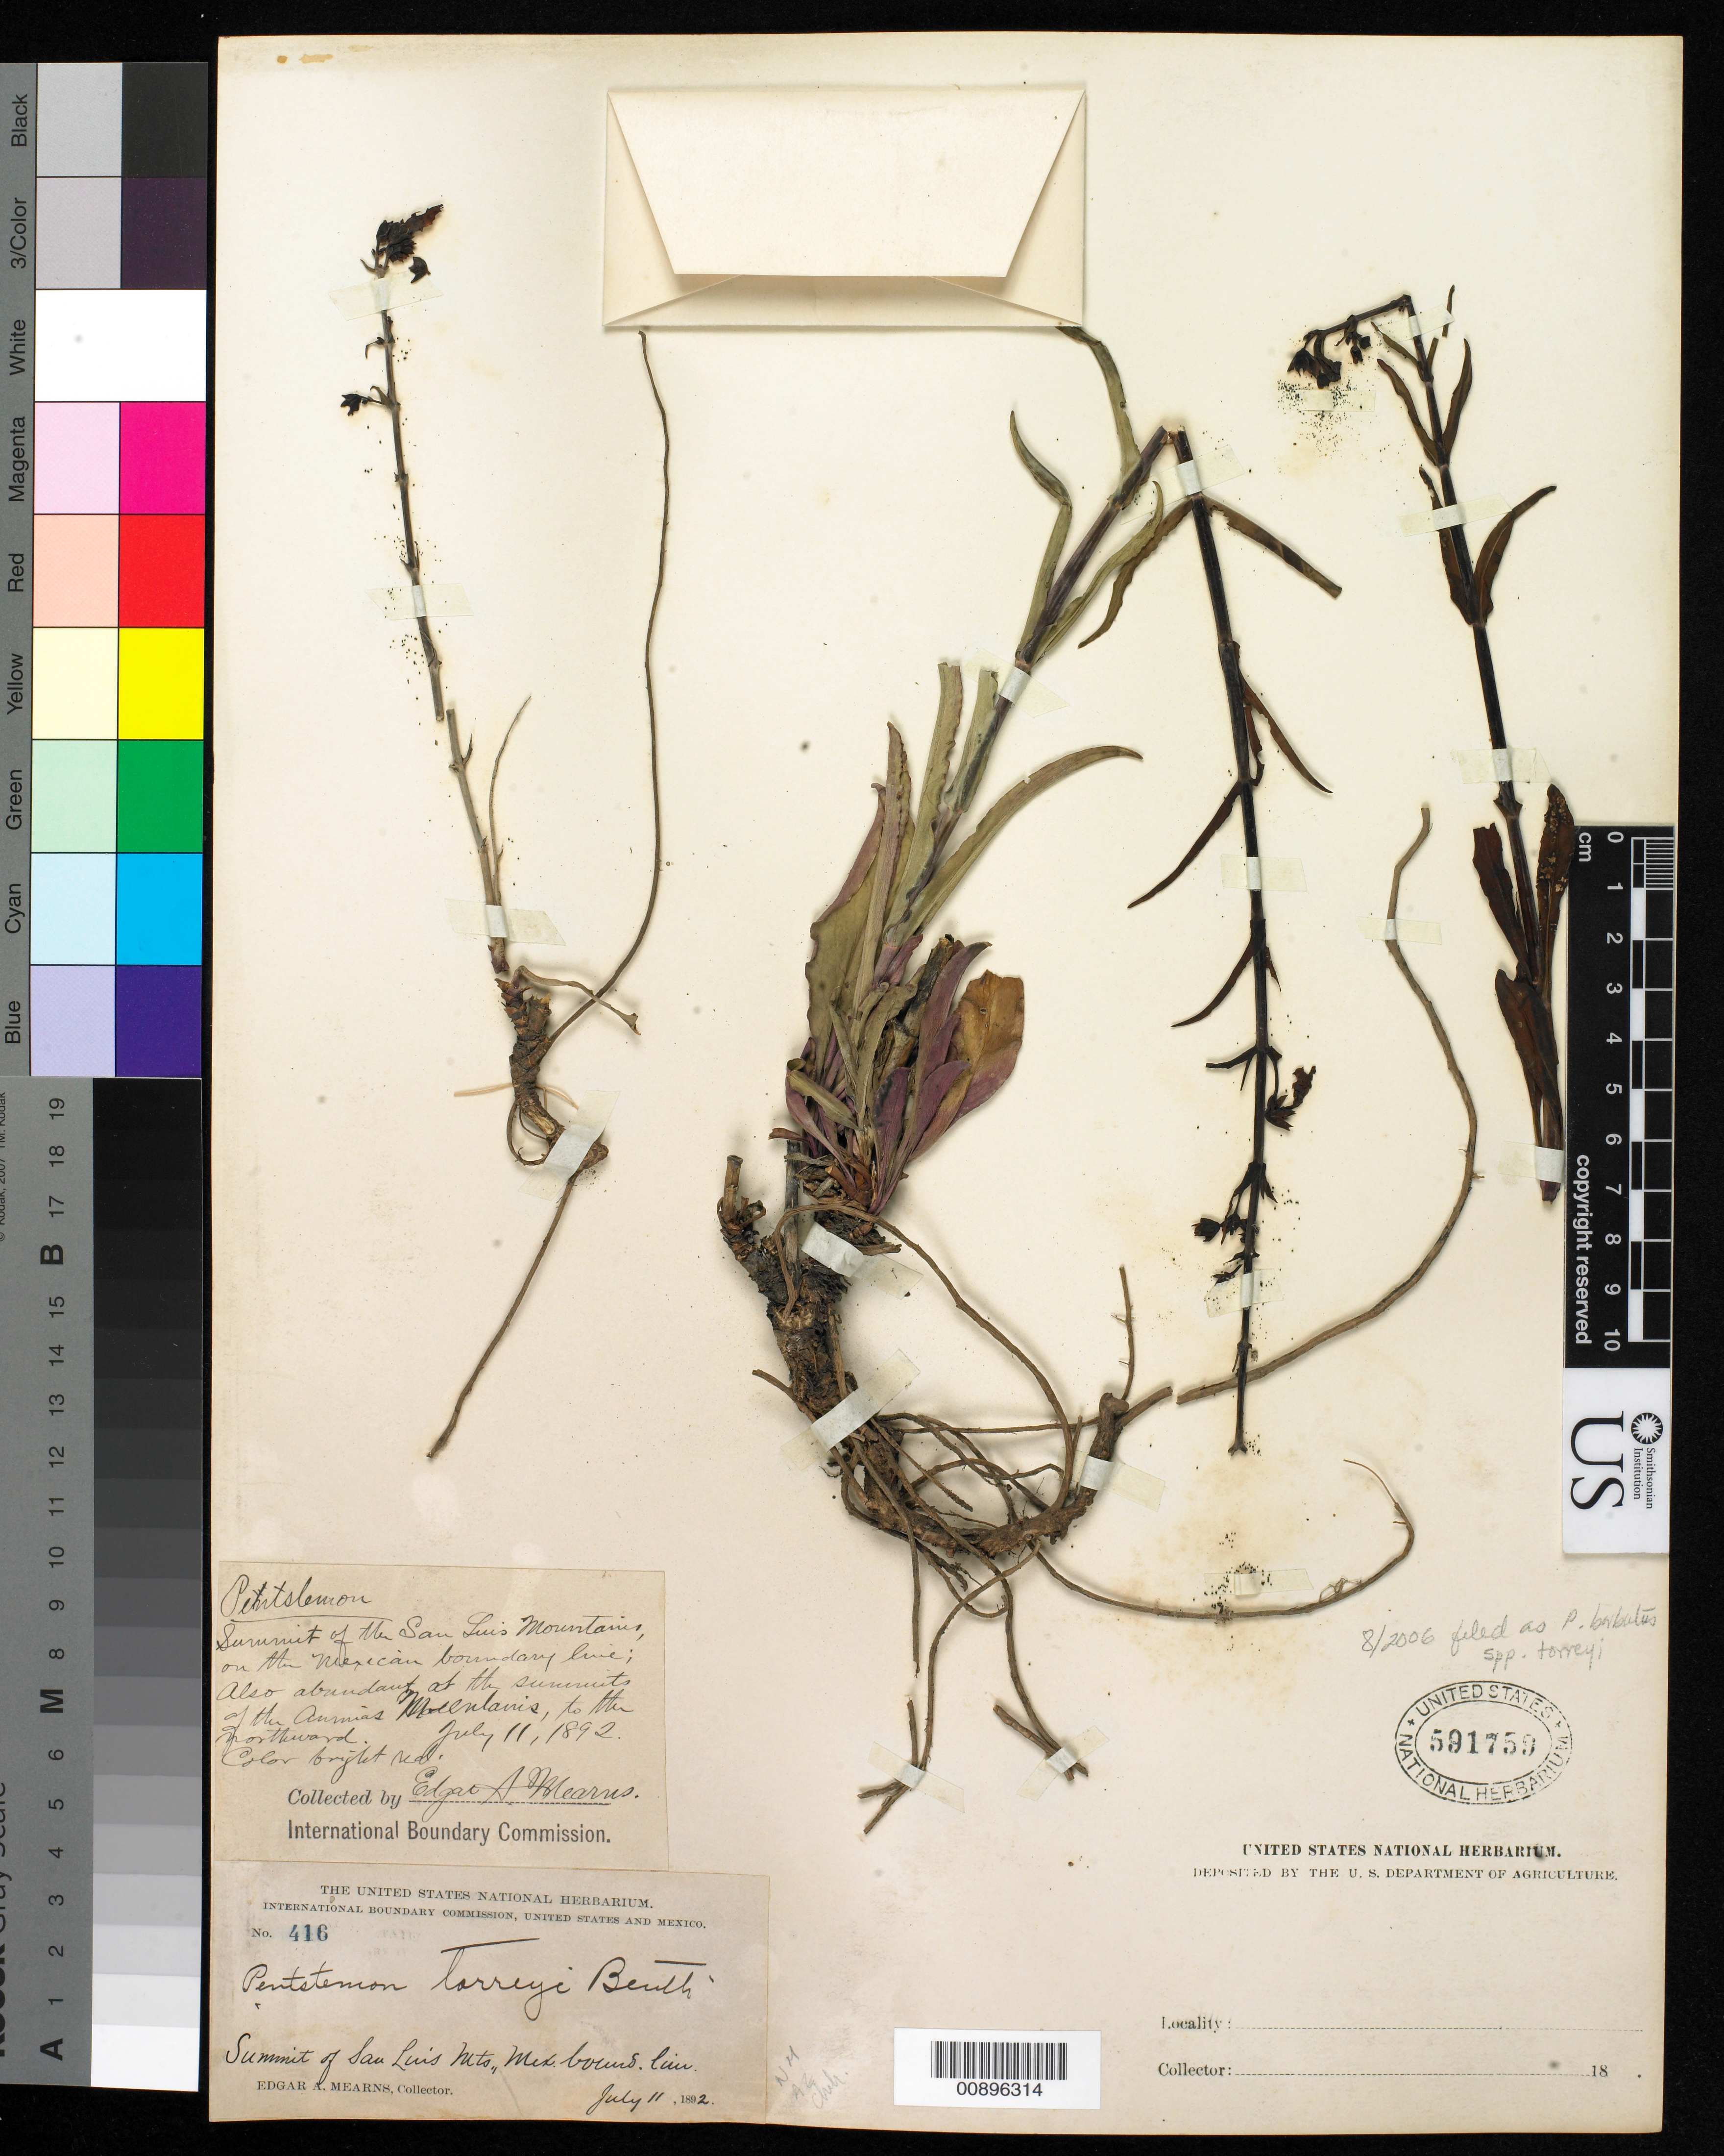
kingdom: Plantae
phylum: Tracheophyta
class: Magnoliopsida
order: Lamiales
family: Plantaginaceae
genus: Penstemon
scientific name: Penstemon barbatus subsp. torreyi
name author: (Benth.) D.D. Keck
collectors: E. A. Mearns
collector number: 416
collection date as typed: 11 Jul 1892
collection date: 1892-07-11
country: United States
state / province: New Mexico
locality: Summit of the San Luis Mts., on the Mexican Boundary Line.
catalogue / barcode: US 591759